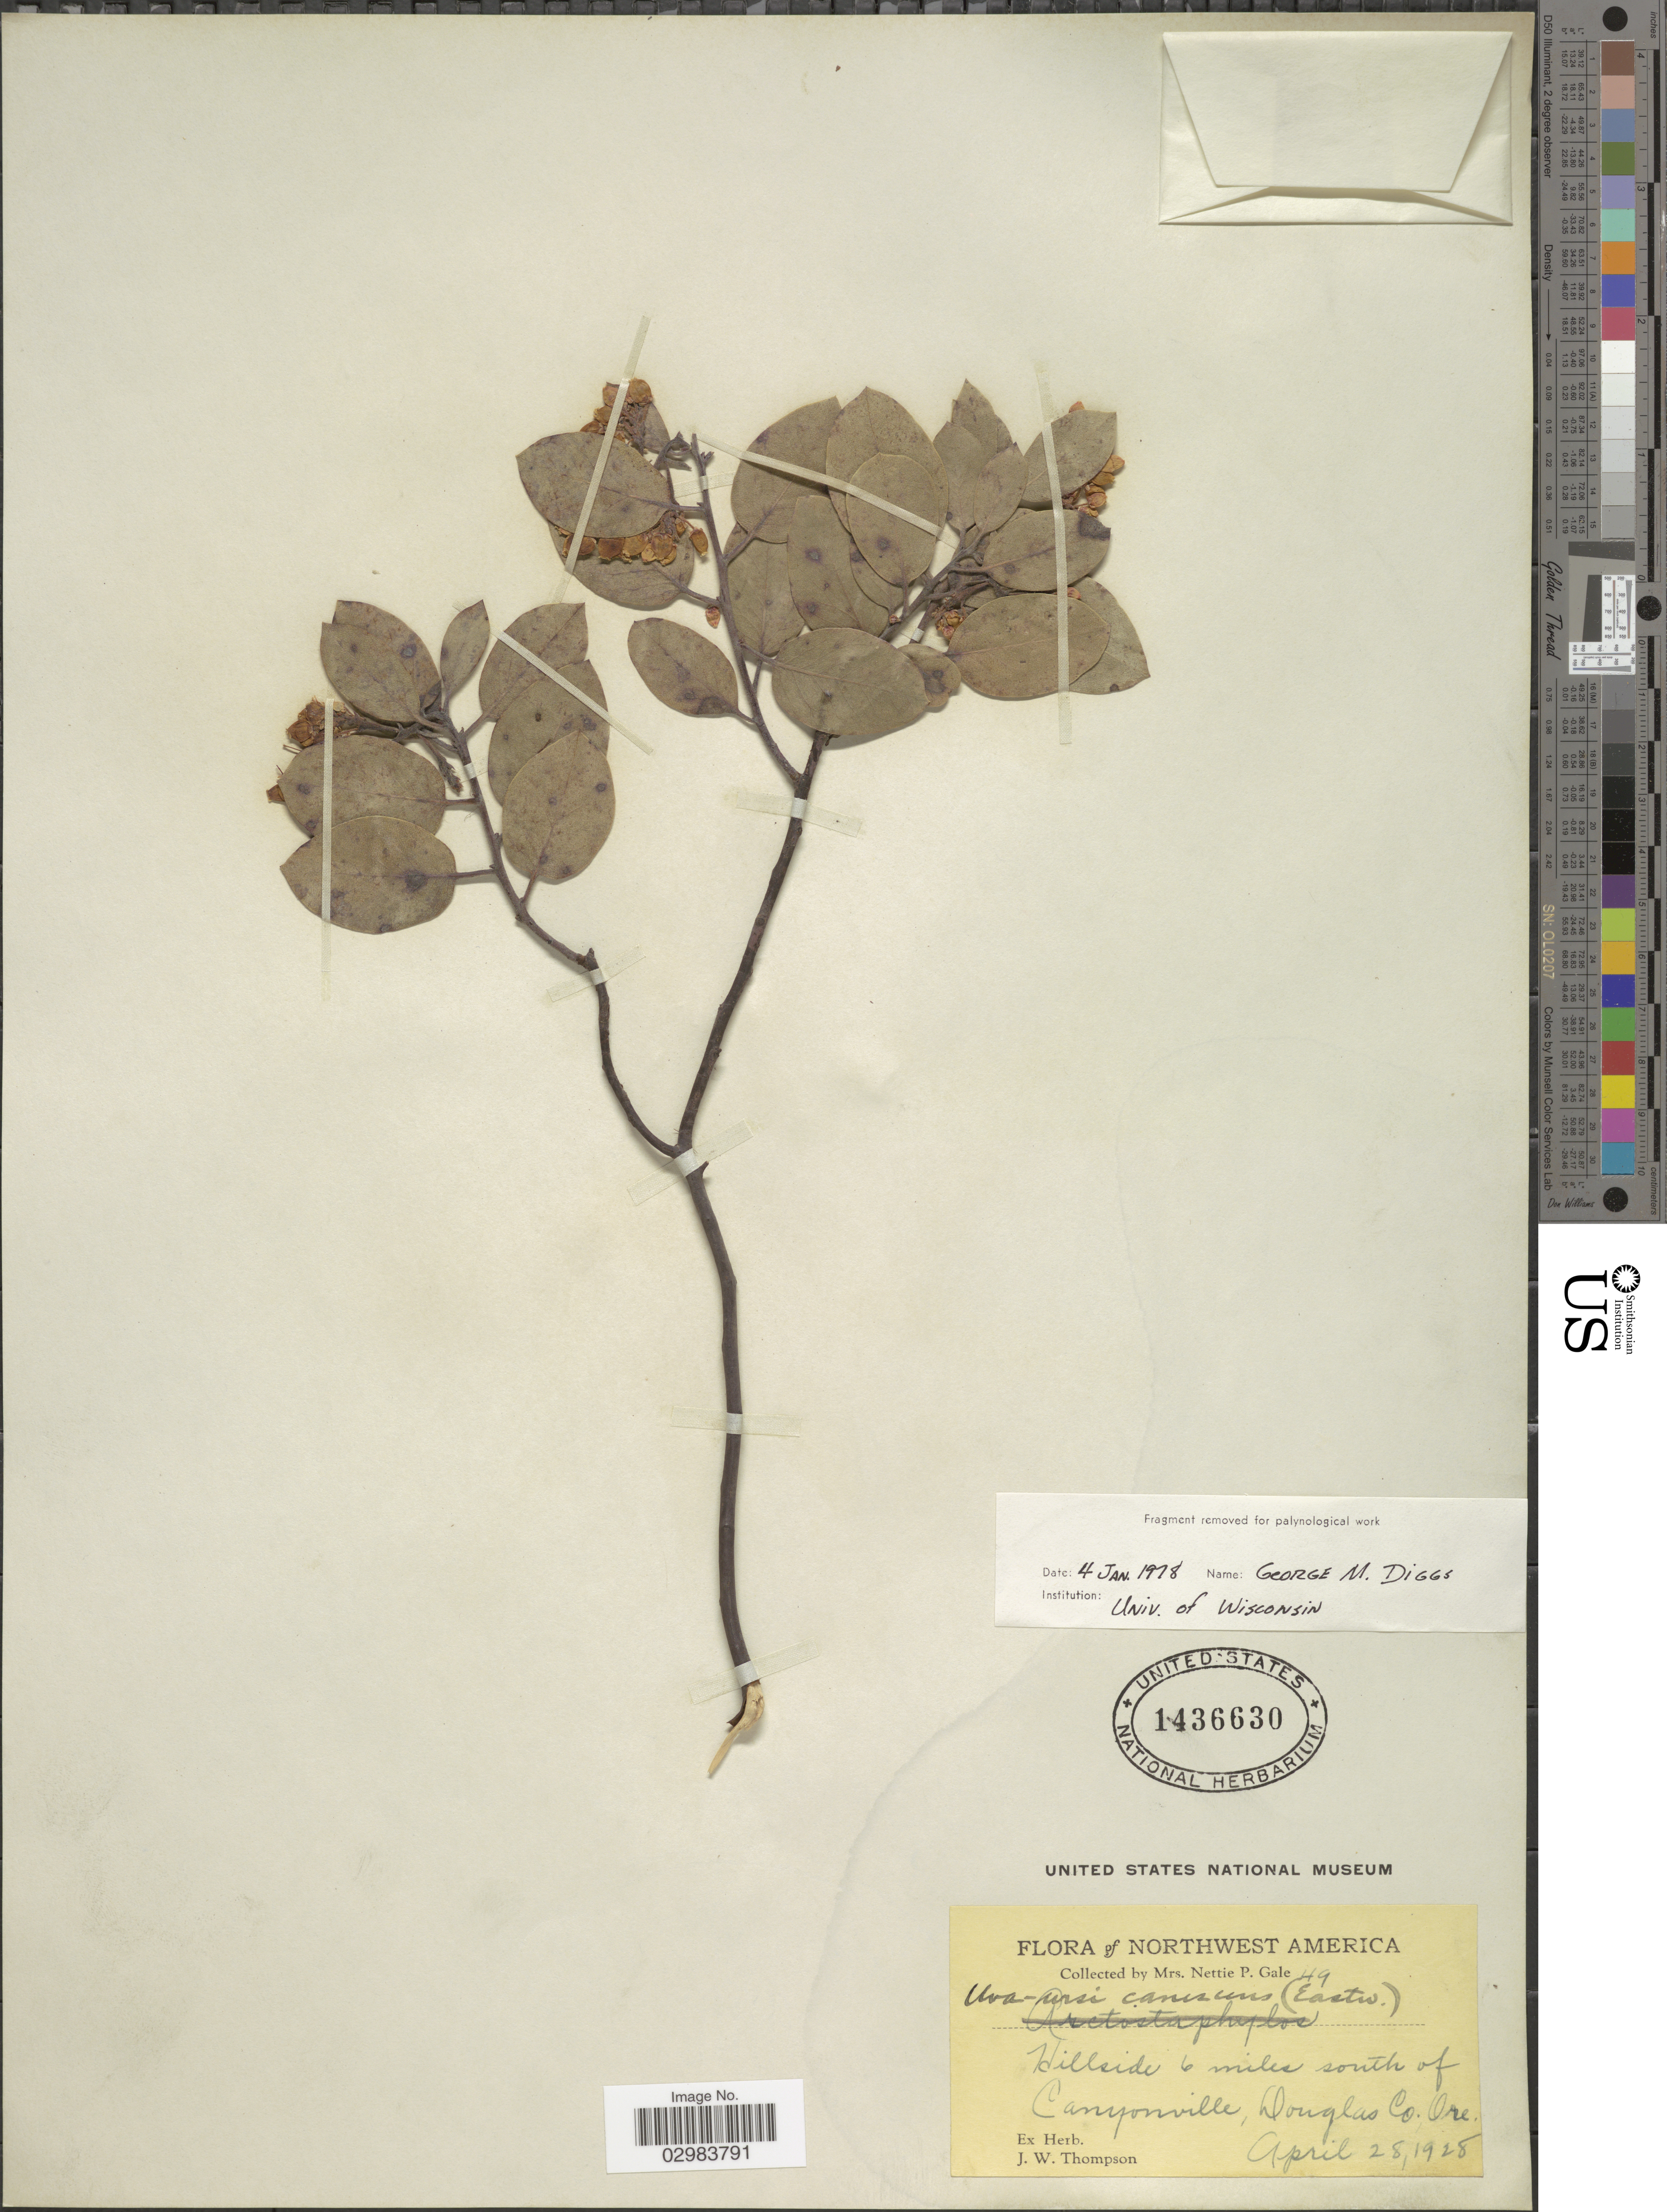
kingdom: Plantae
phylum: Tracheophyta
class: Magnoliopsida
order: Ericales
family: Ericaceae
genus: Arctostaphylos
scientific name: Arctostaphylos canescens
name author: Eastw.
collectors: N. Gale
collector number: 49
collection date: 1928-04-28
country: United States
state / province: Oregon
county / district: Douglas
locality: Hillside 6 miles south of Canyonville, Douglas Co.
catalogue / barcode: US 1436630